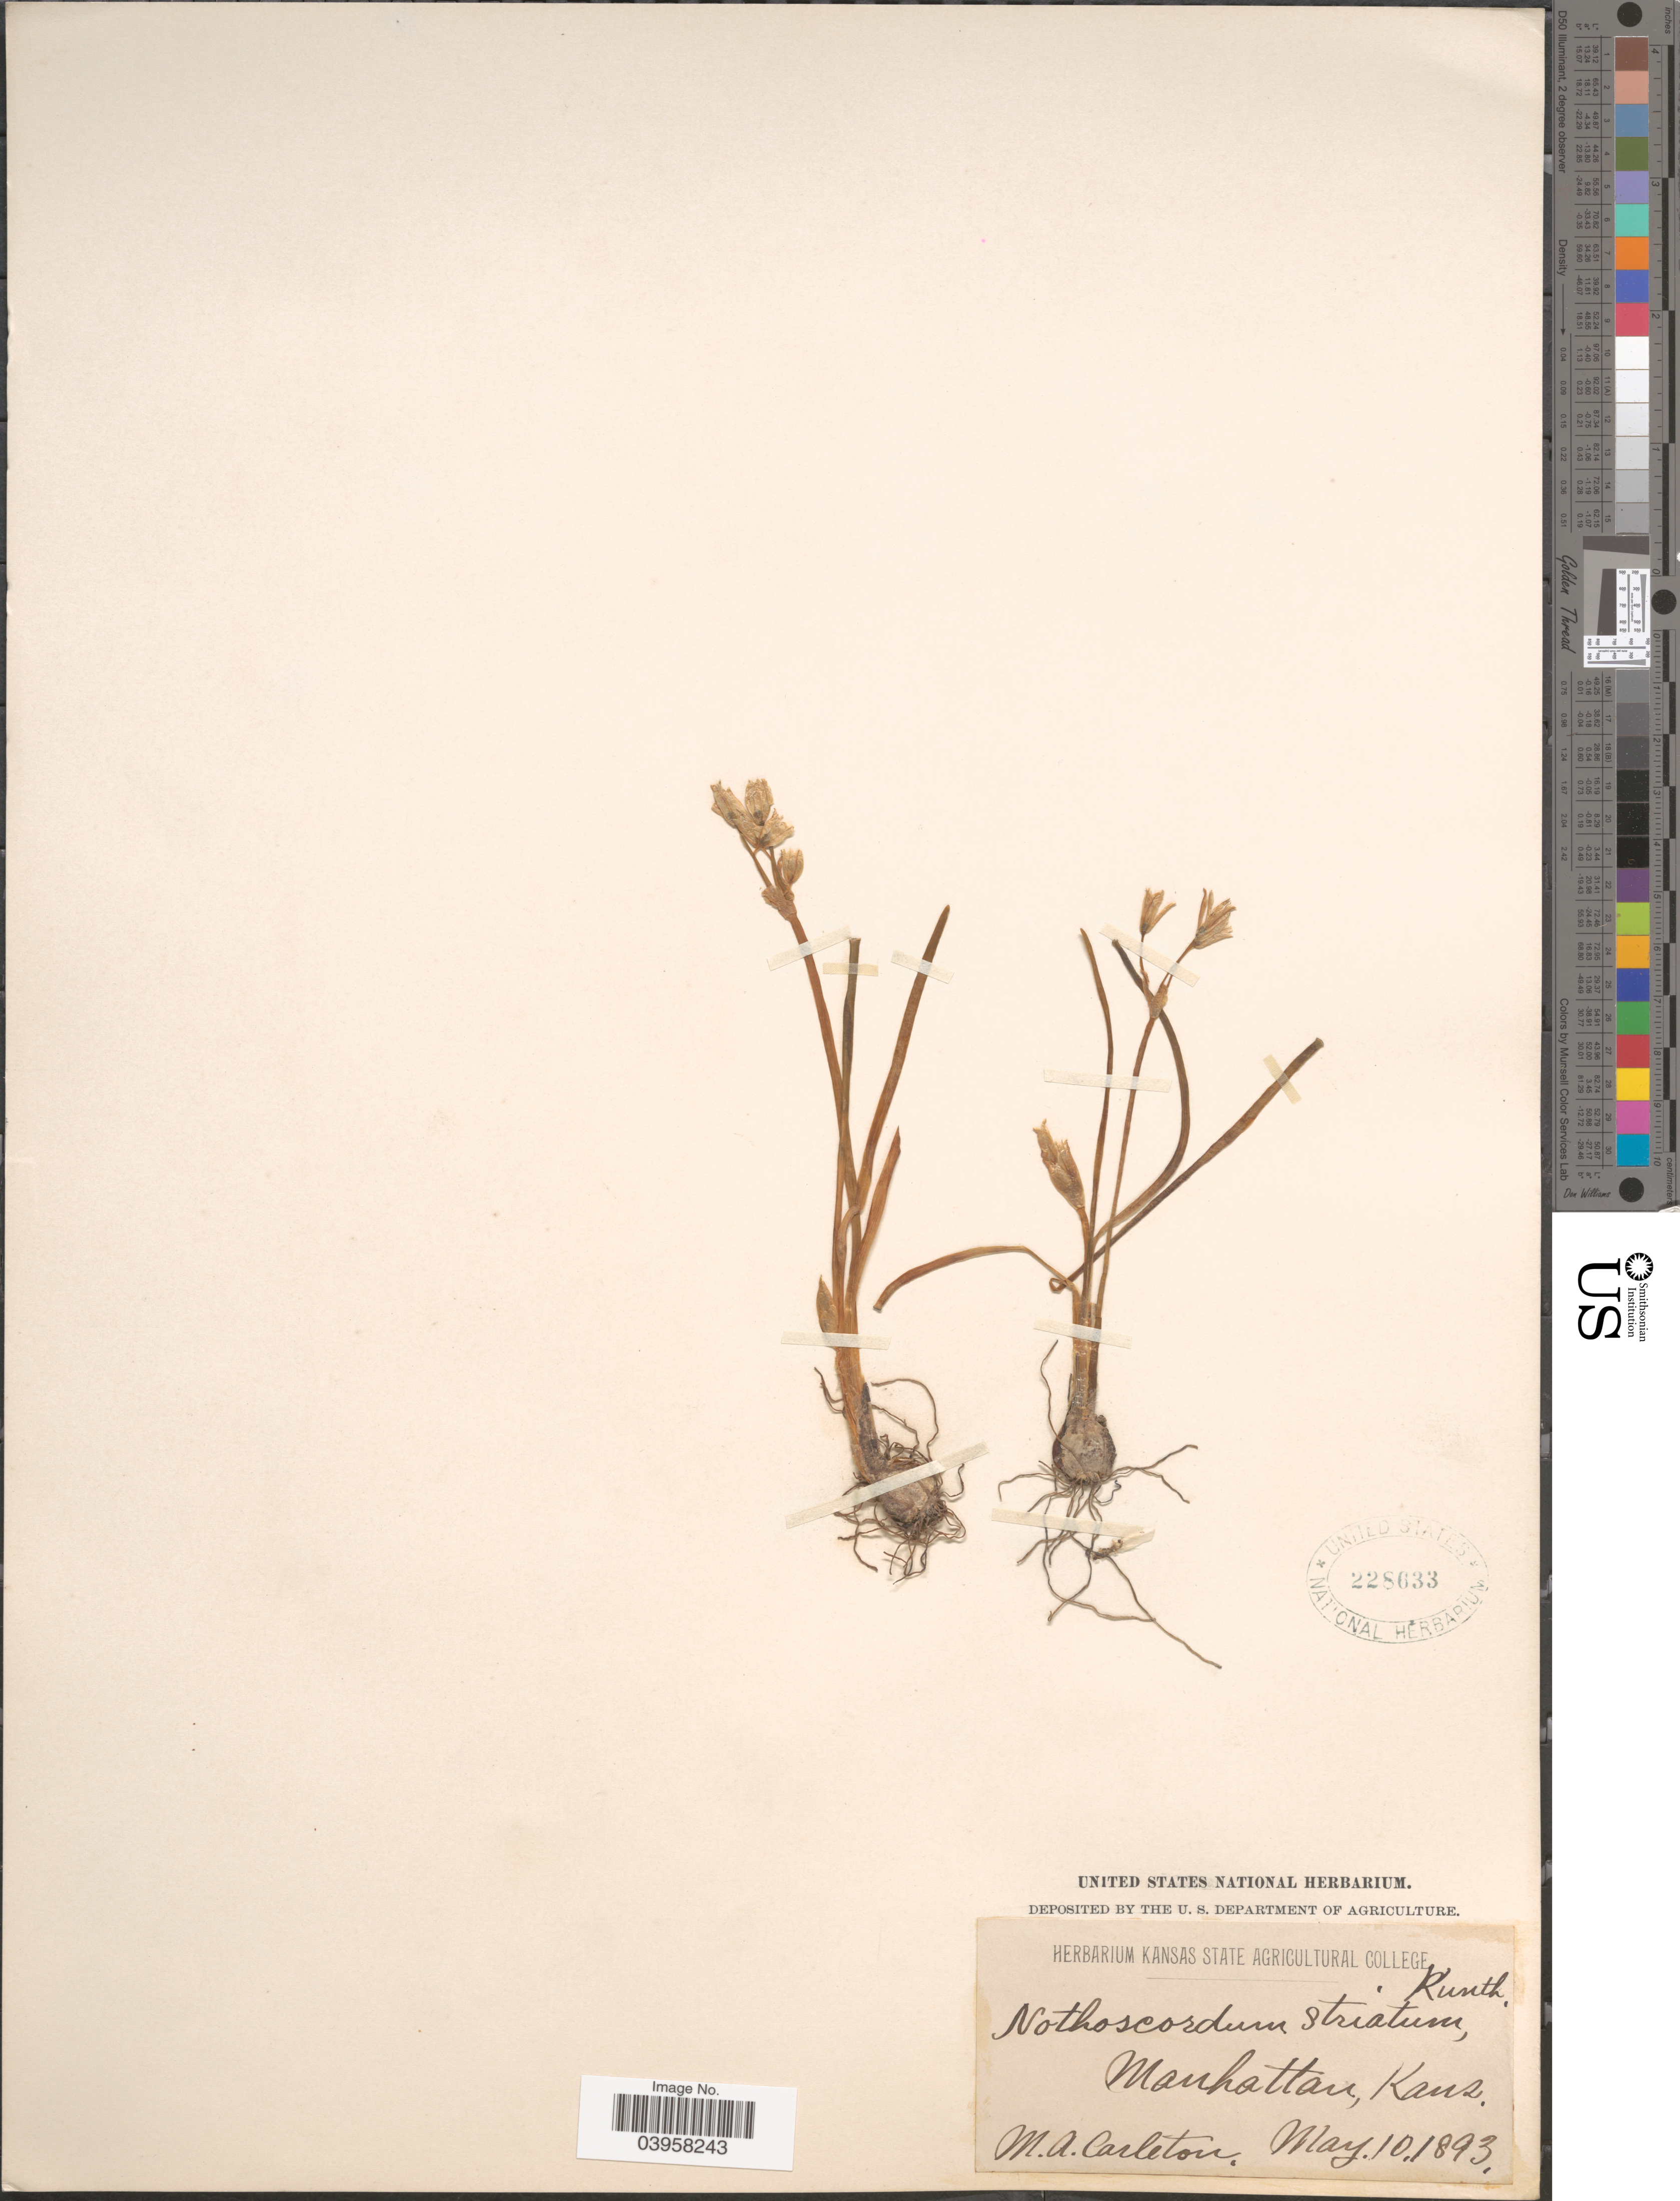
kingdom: Plantae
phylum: Tracheophyta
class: Liliopsida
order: Asparagales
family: Amaryllidaceae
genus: Nothoscordum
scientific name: Nothoscordum bivalve var. bivalve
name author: (L.) Britton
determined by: Strong, Mark T., (BOT), Smithsonian Institution - National Museum of Natural History (UNITED STATES)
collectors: M. A. Carleton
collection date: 1893-05-10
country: United States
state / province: Kansas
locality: Manhattan.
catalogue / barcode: US 228633